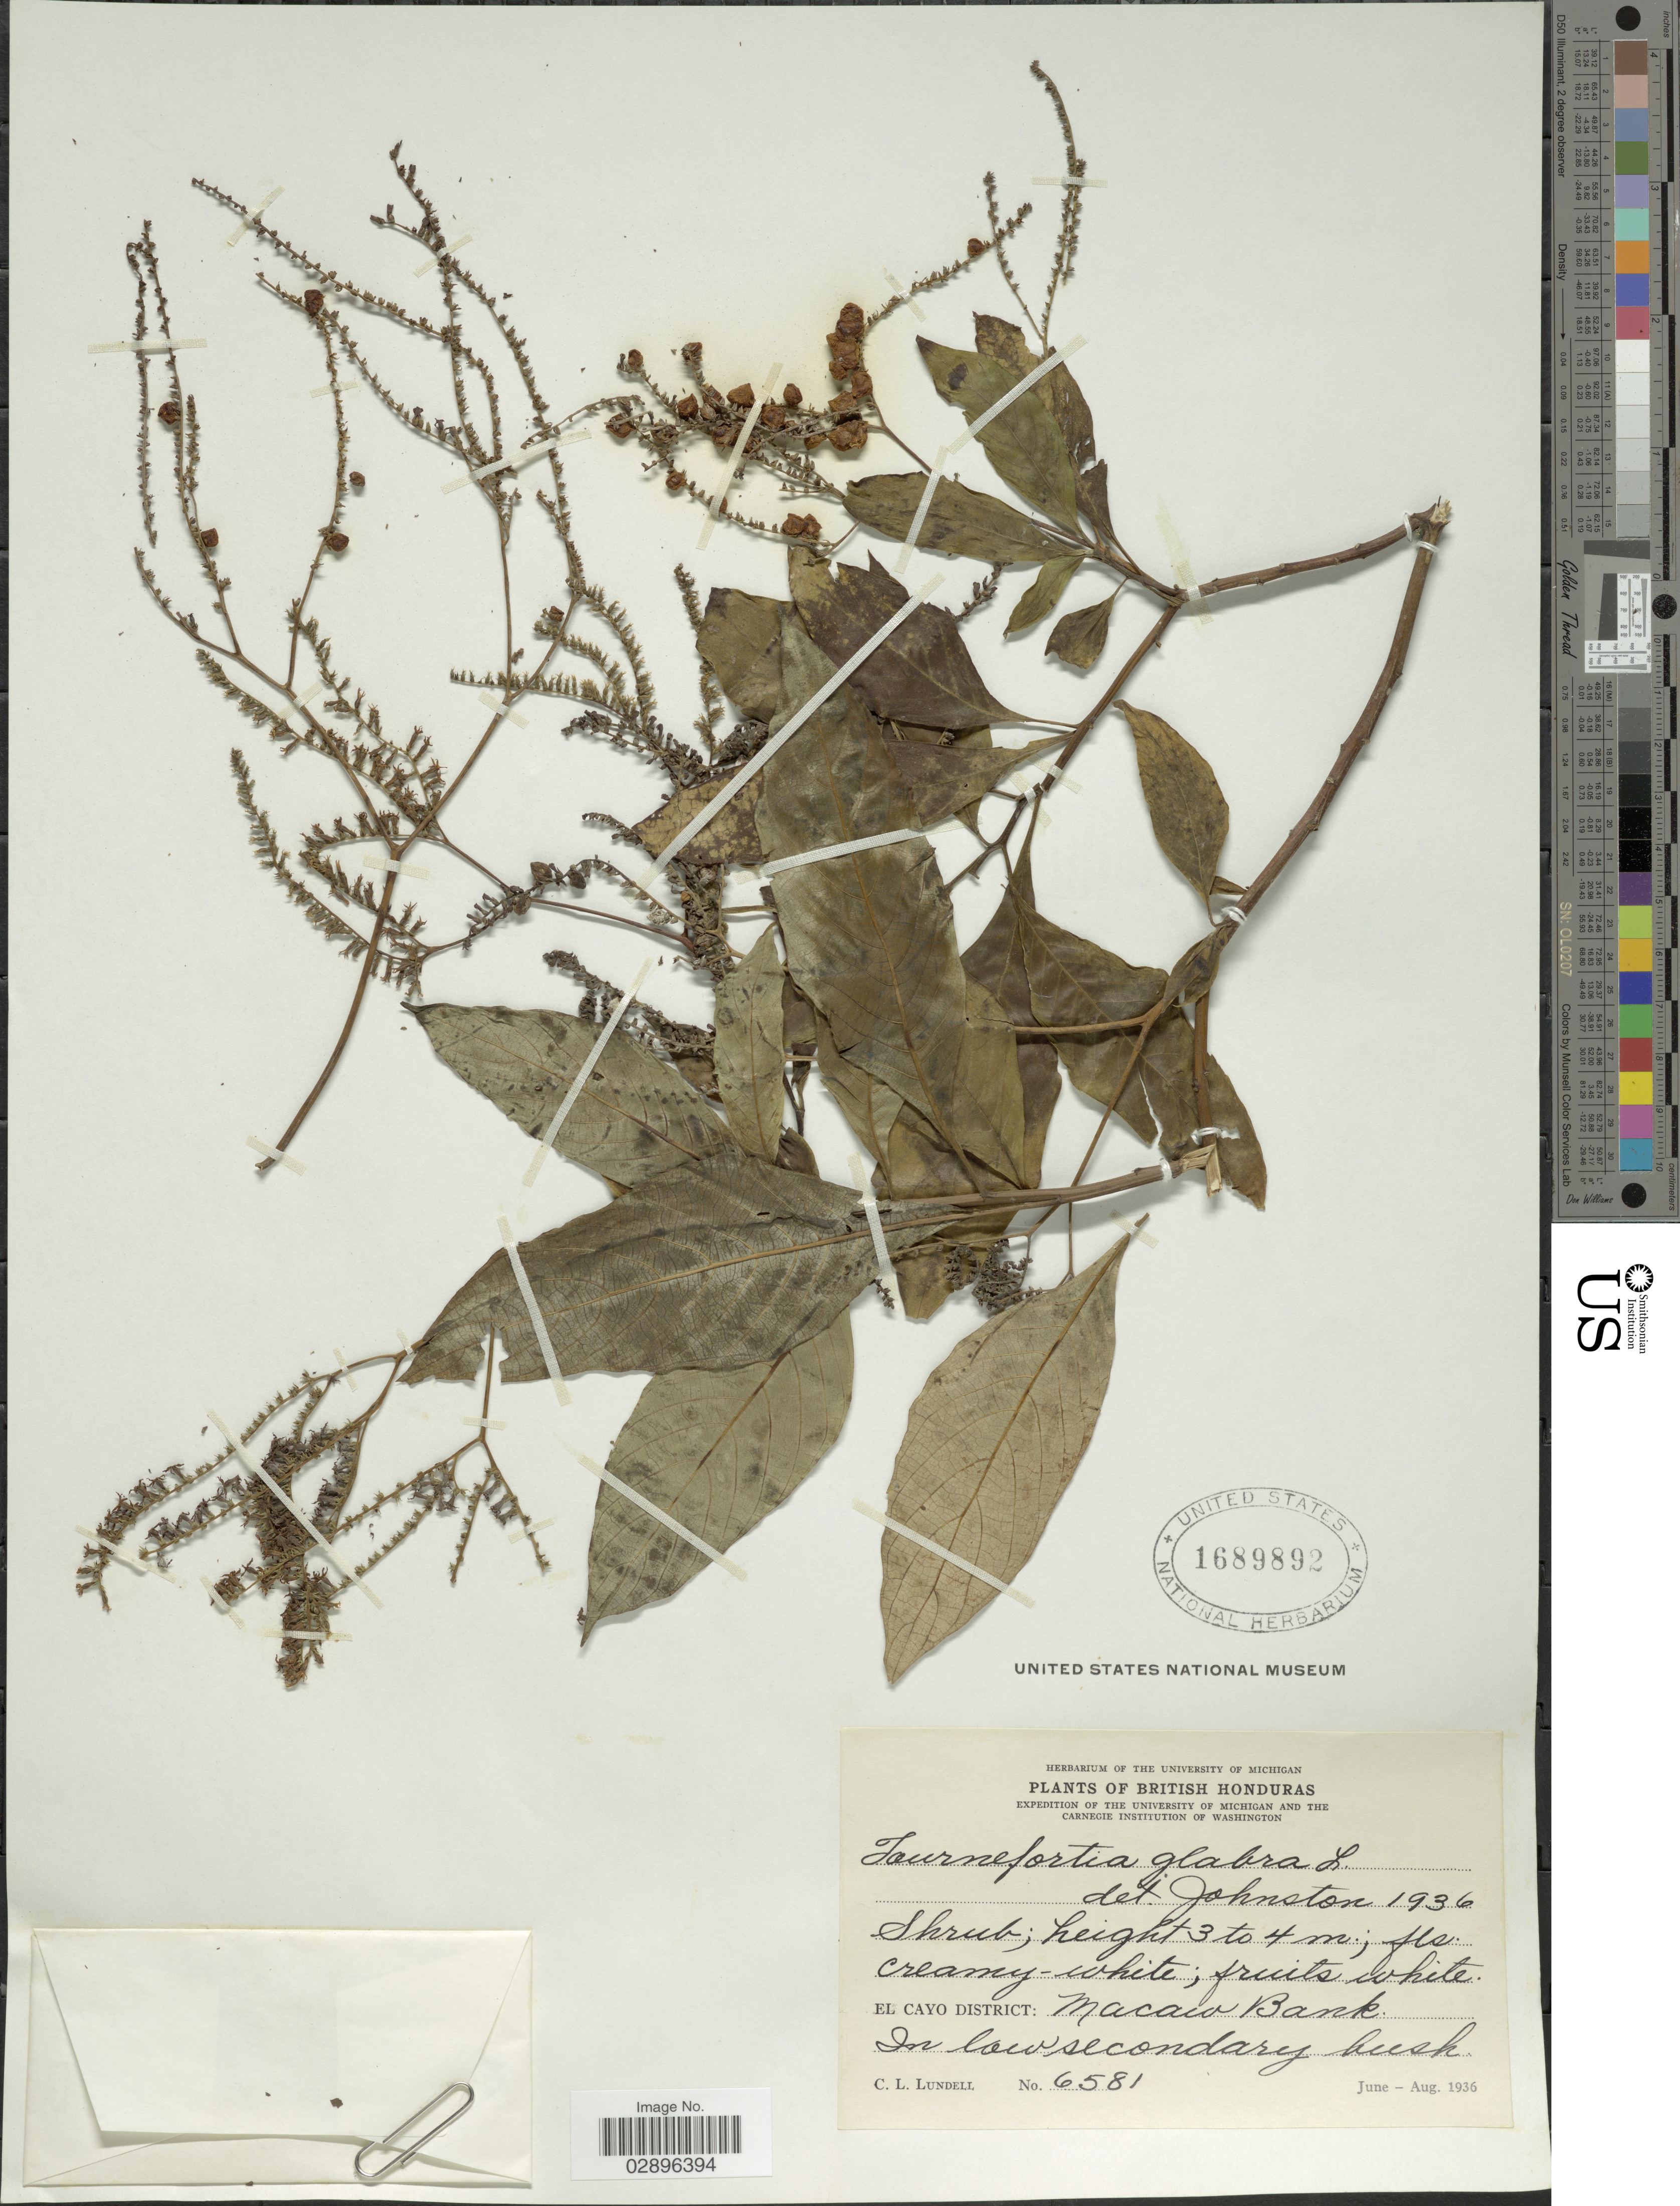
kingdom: Plantae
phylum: Tracheophyta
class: Magnoliopsida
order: Boraginales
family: Heliotropiaceae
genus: Tournefortia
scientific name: Tournefortia glabra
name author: L.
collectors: C. L. Lundell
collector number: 6581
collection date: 1936-06/1936-08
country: Belize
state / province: Cayo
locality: British Honduras. El Cayo District: Macaw Bank.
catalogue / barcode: US 1689892